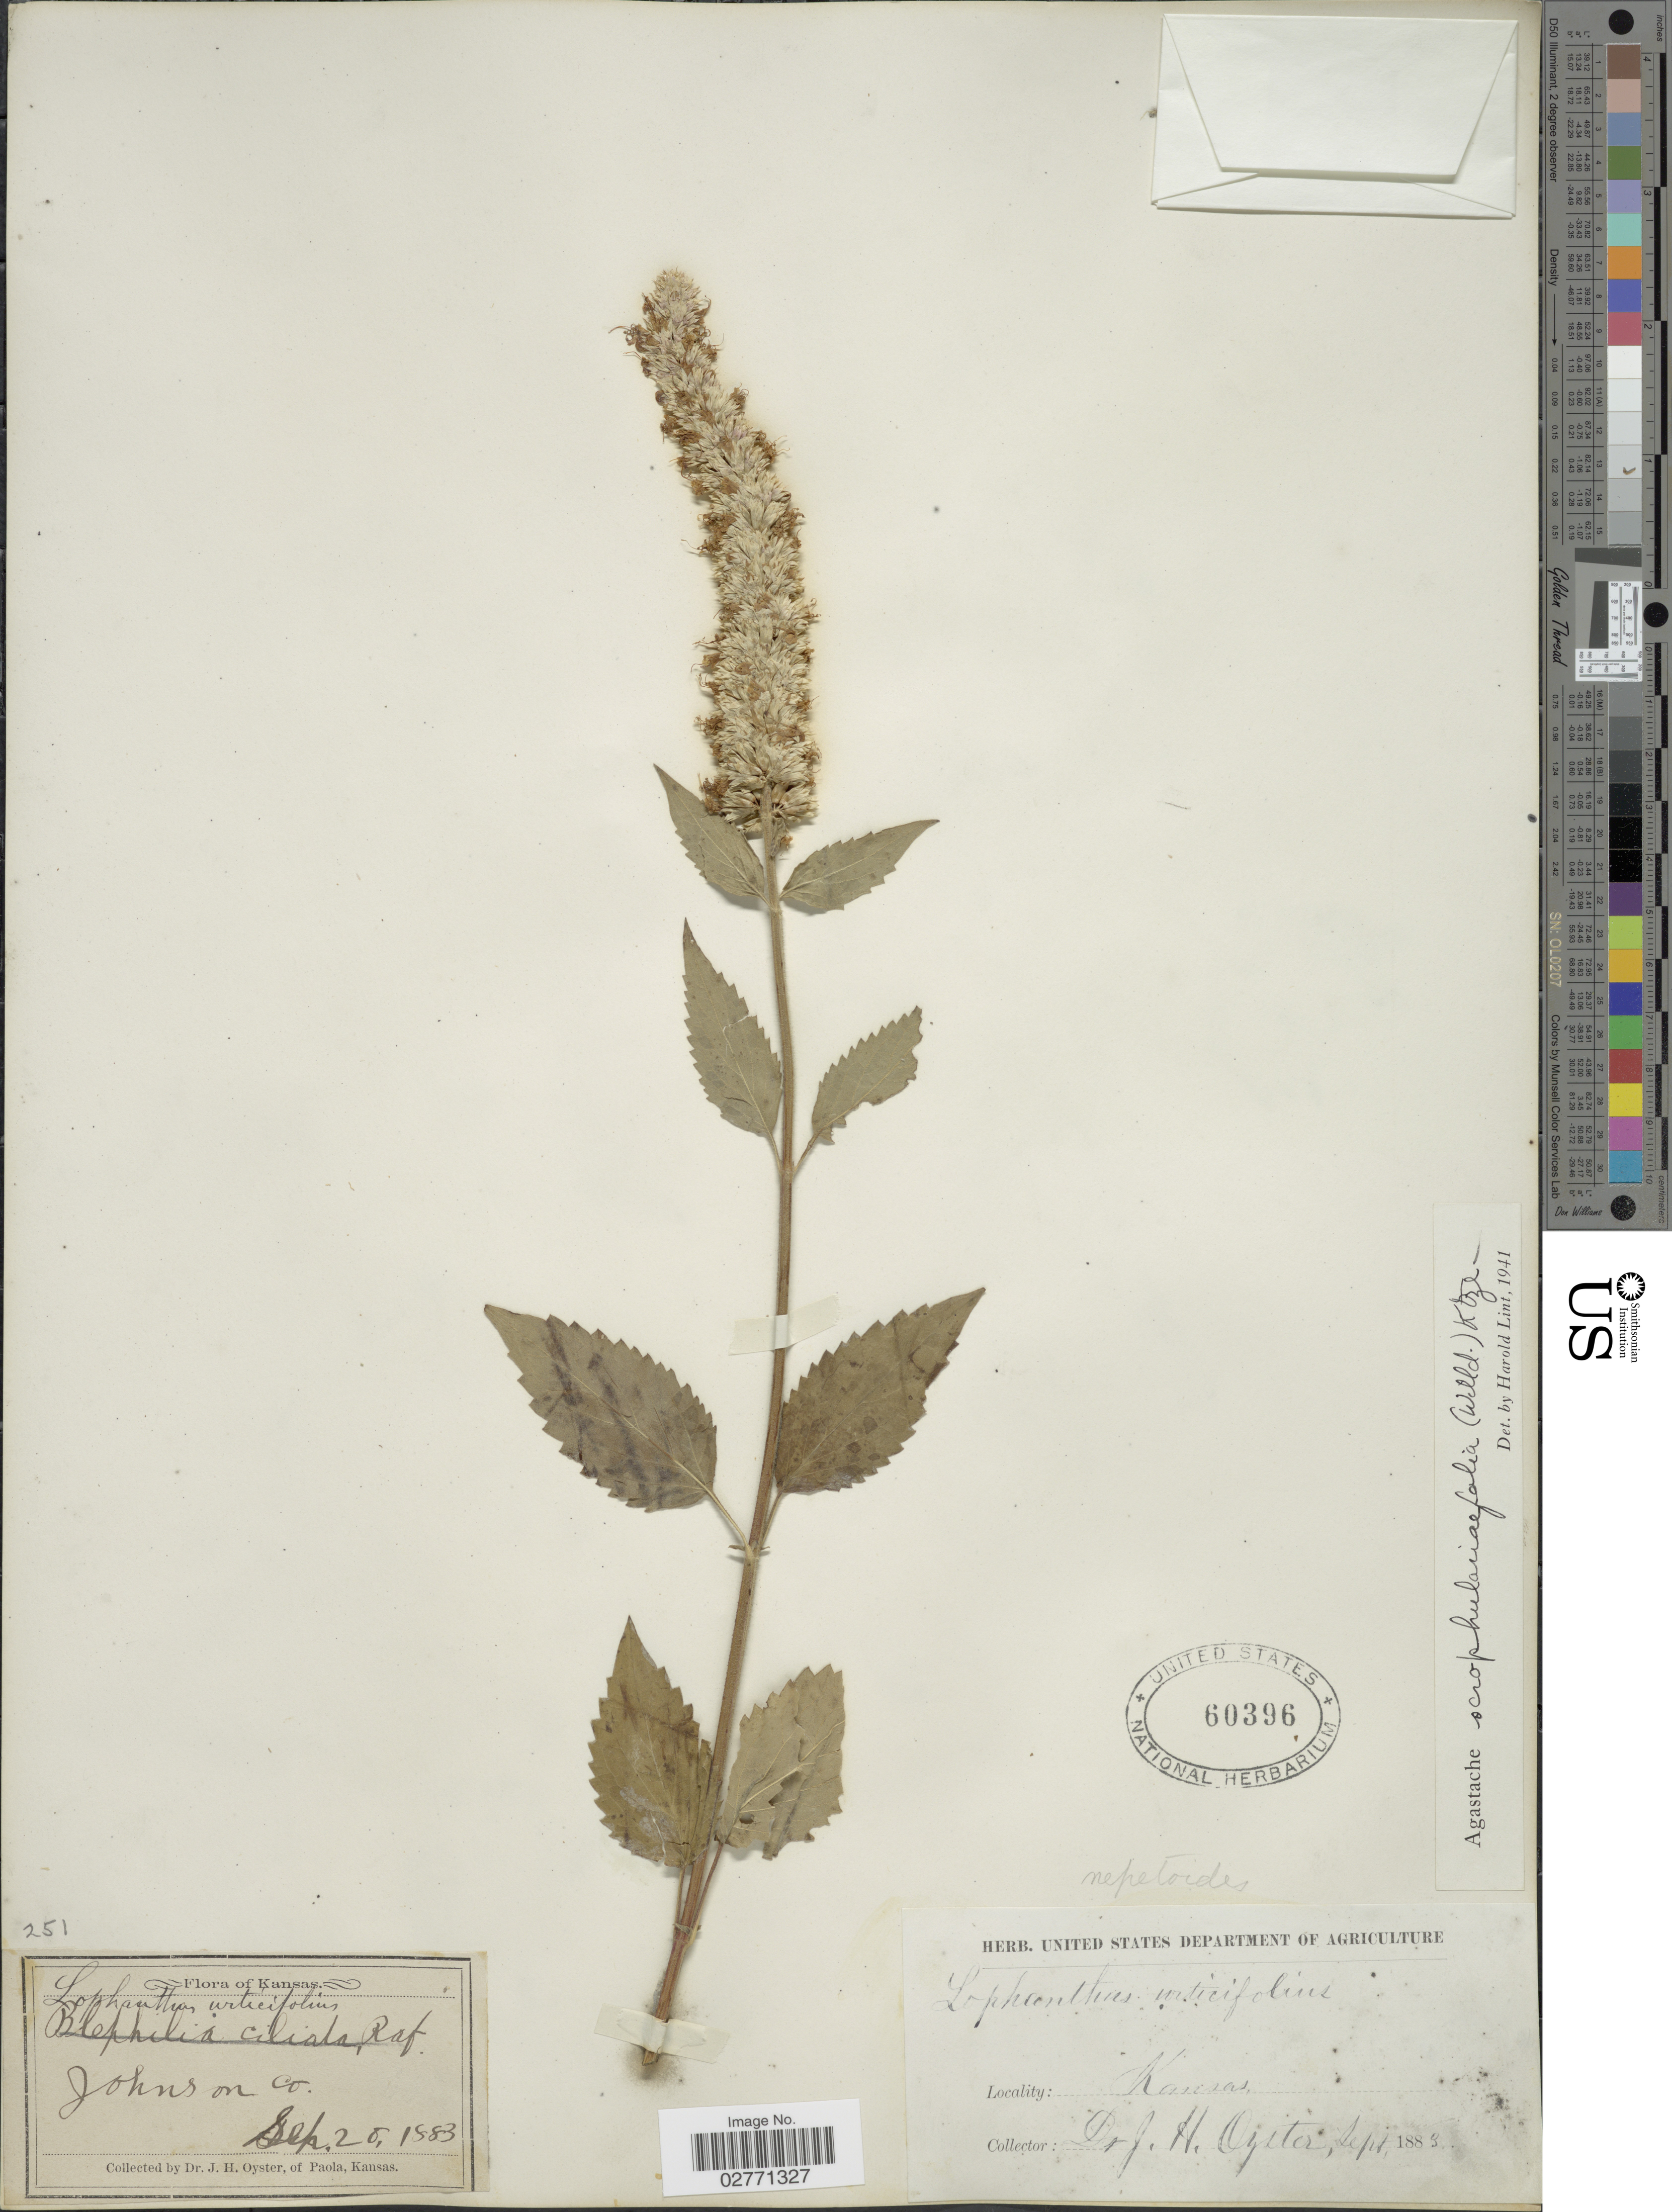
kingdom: Plantae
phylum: Tracheophyta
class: Magnoliopsida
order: Lamiales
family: Lamiaceae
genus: Agastache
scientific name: Agastache scrophulariifolia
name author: (Willd.) Kuntze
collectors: J. H. Oyster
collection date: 1883-09-28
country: United States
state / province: Kansas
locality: Johnson Co.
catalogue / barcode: US 60396